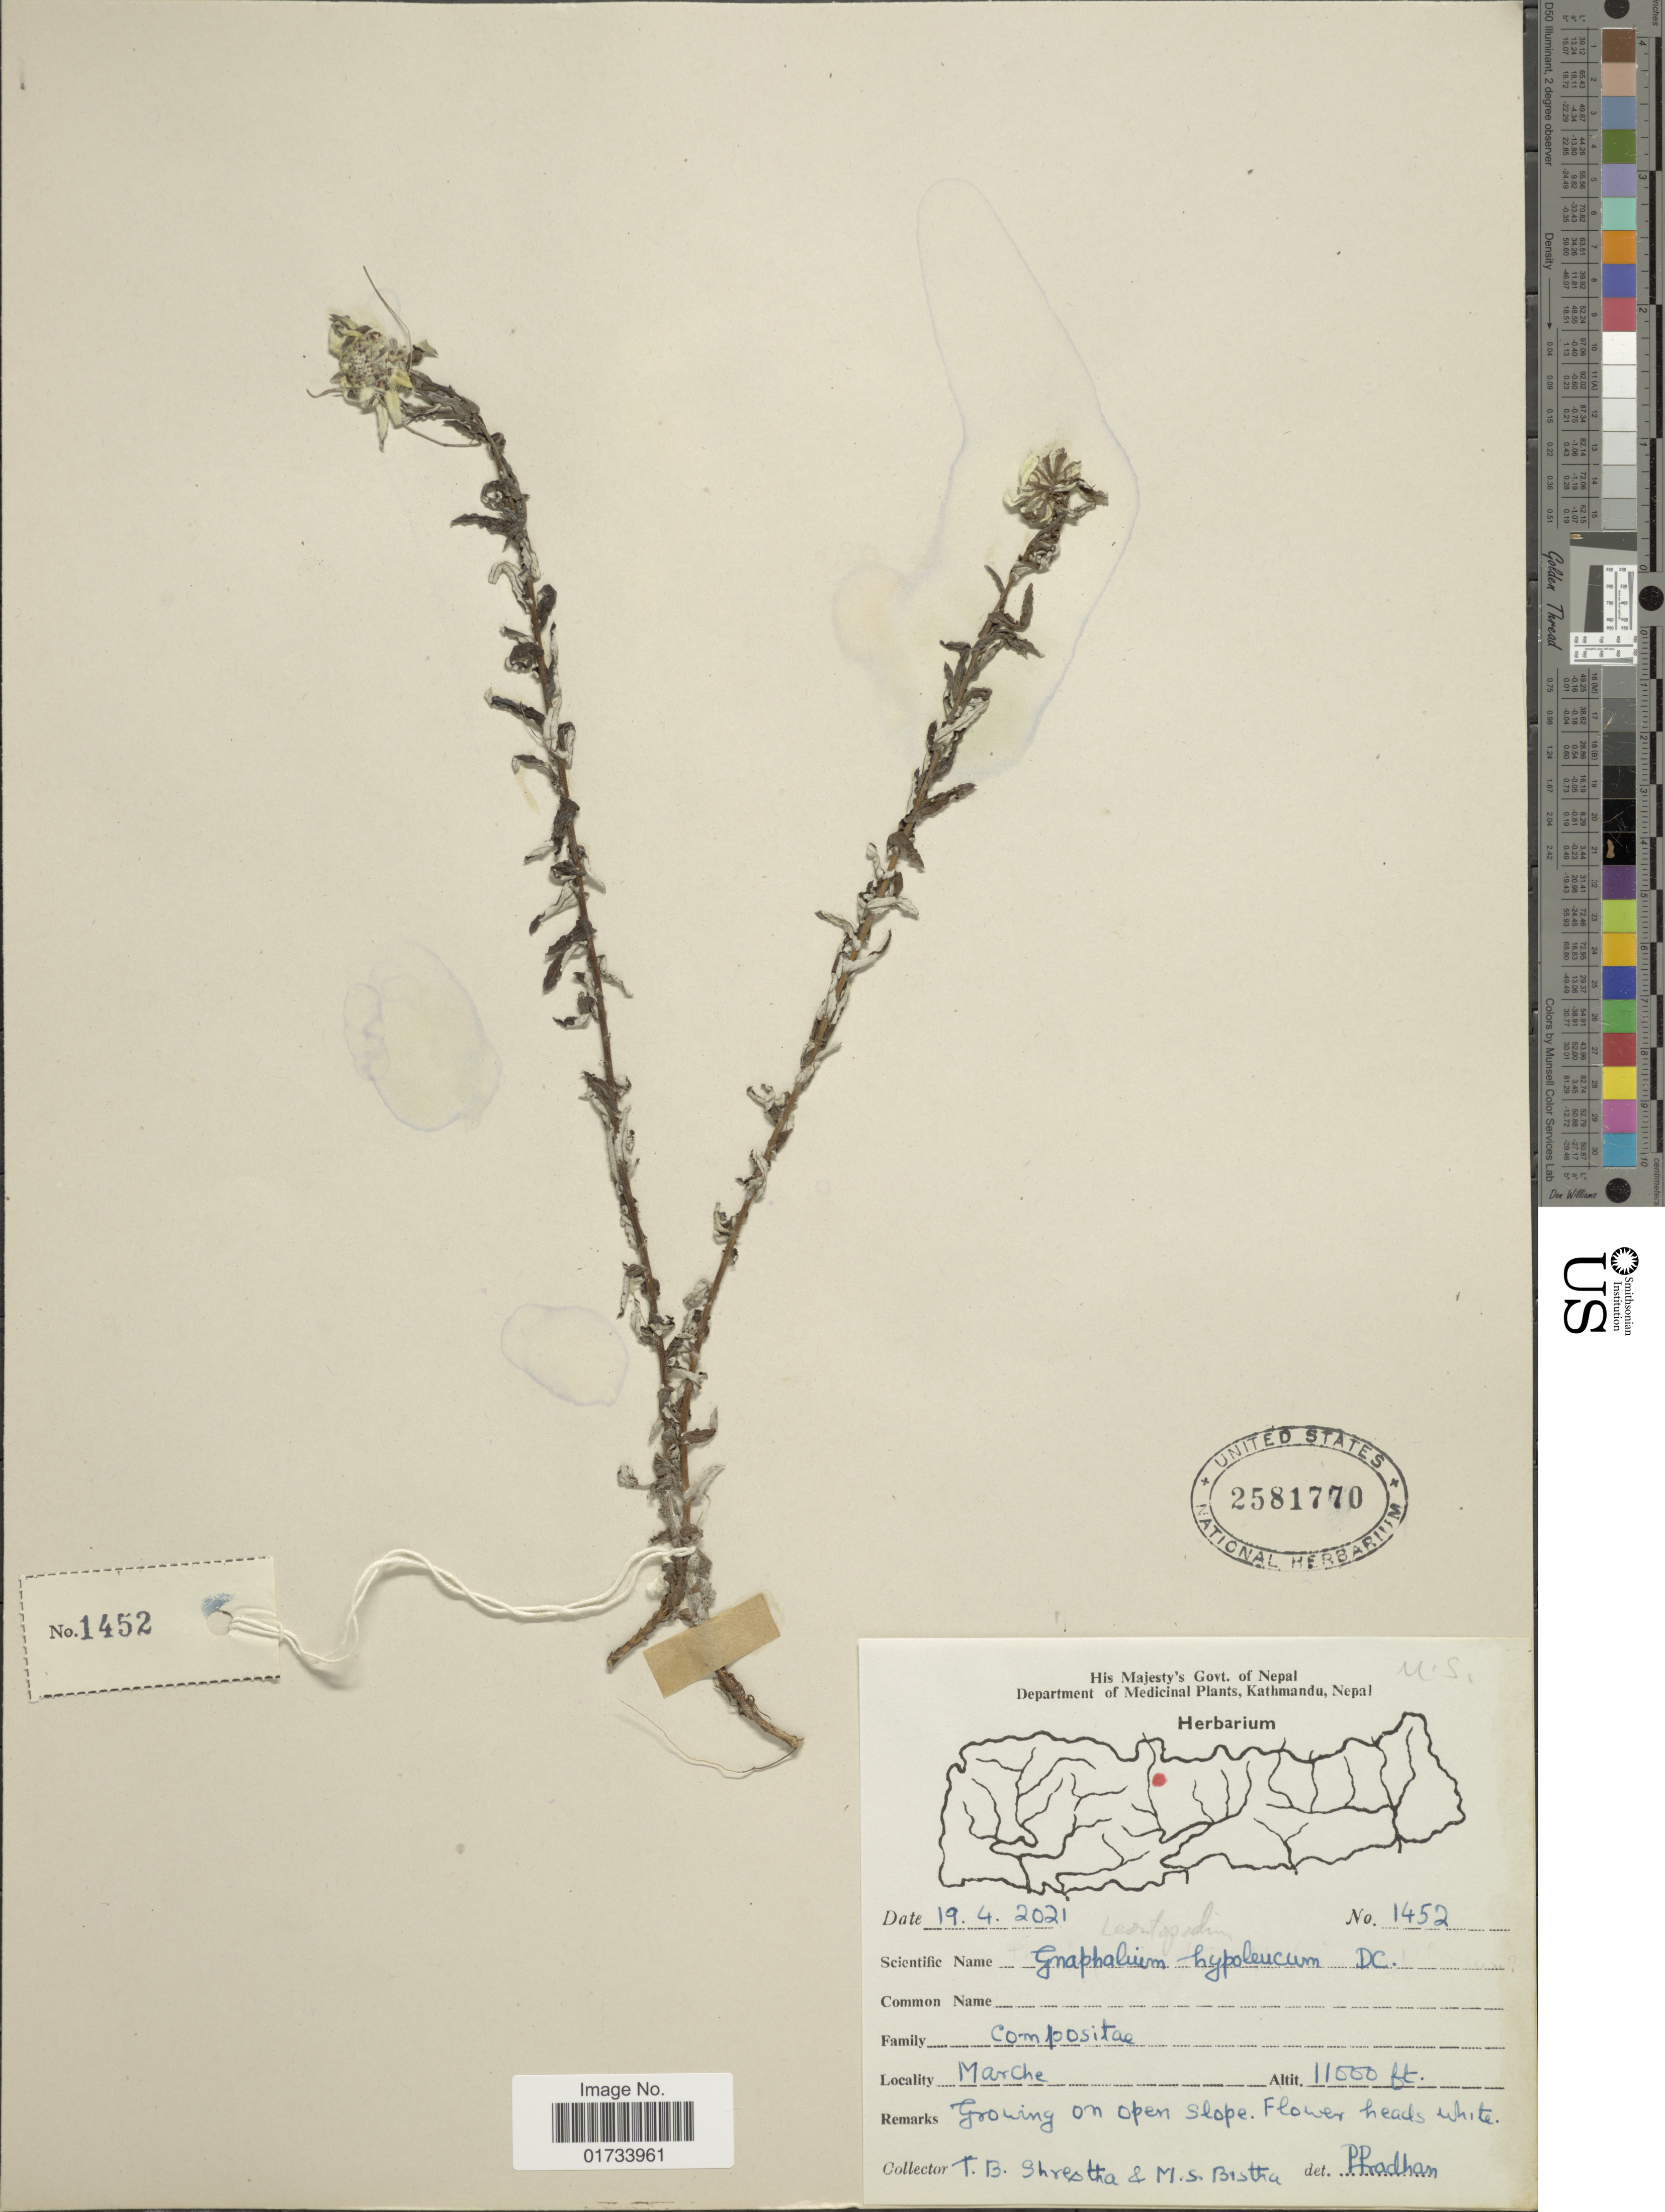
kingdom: Plantae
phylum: Tracheophyta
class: Magnoliopsida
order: Asterales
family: Asteraceae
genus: Leontopodium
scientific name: Leontopodium stracheyi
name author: (Hook. f.) C.B. Clarke ex Hemsl.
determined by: Chen, Y. S.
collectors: T. B. Shrestha & M. Bistha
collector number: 1452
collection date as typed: Transcribed d/m/y: 19/4/20 to 19/4/21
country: Nepal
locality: Marche, growing on open slope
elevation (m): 3353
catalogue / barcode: US 2581770